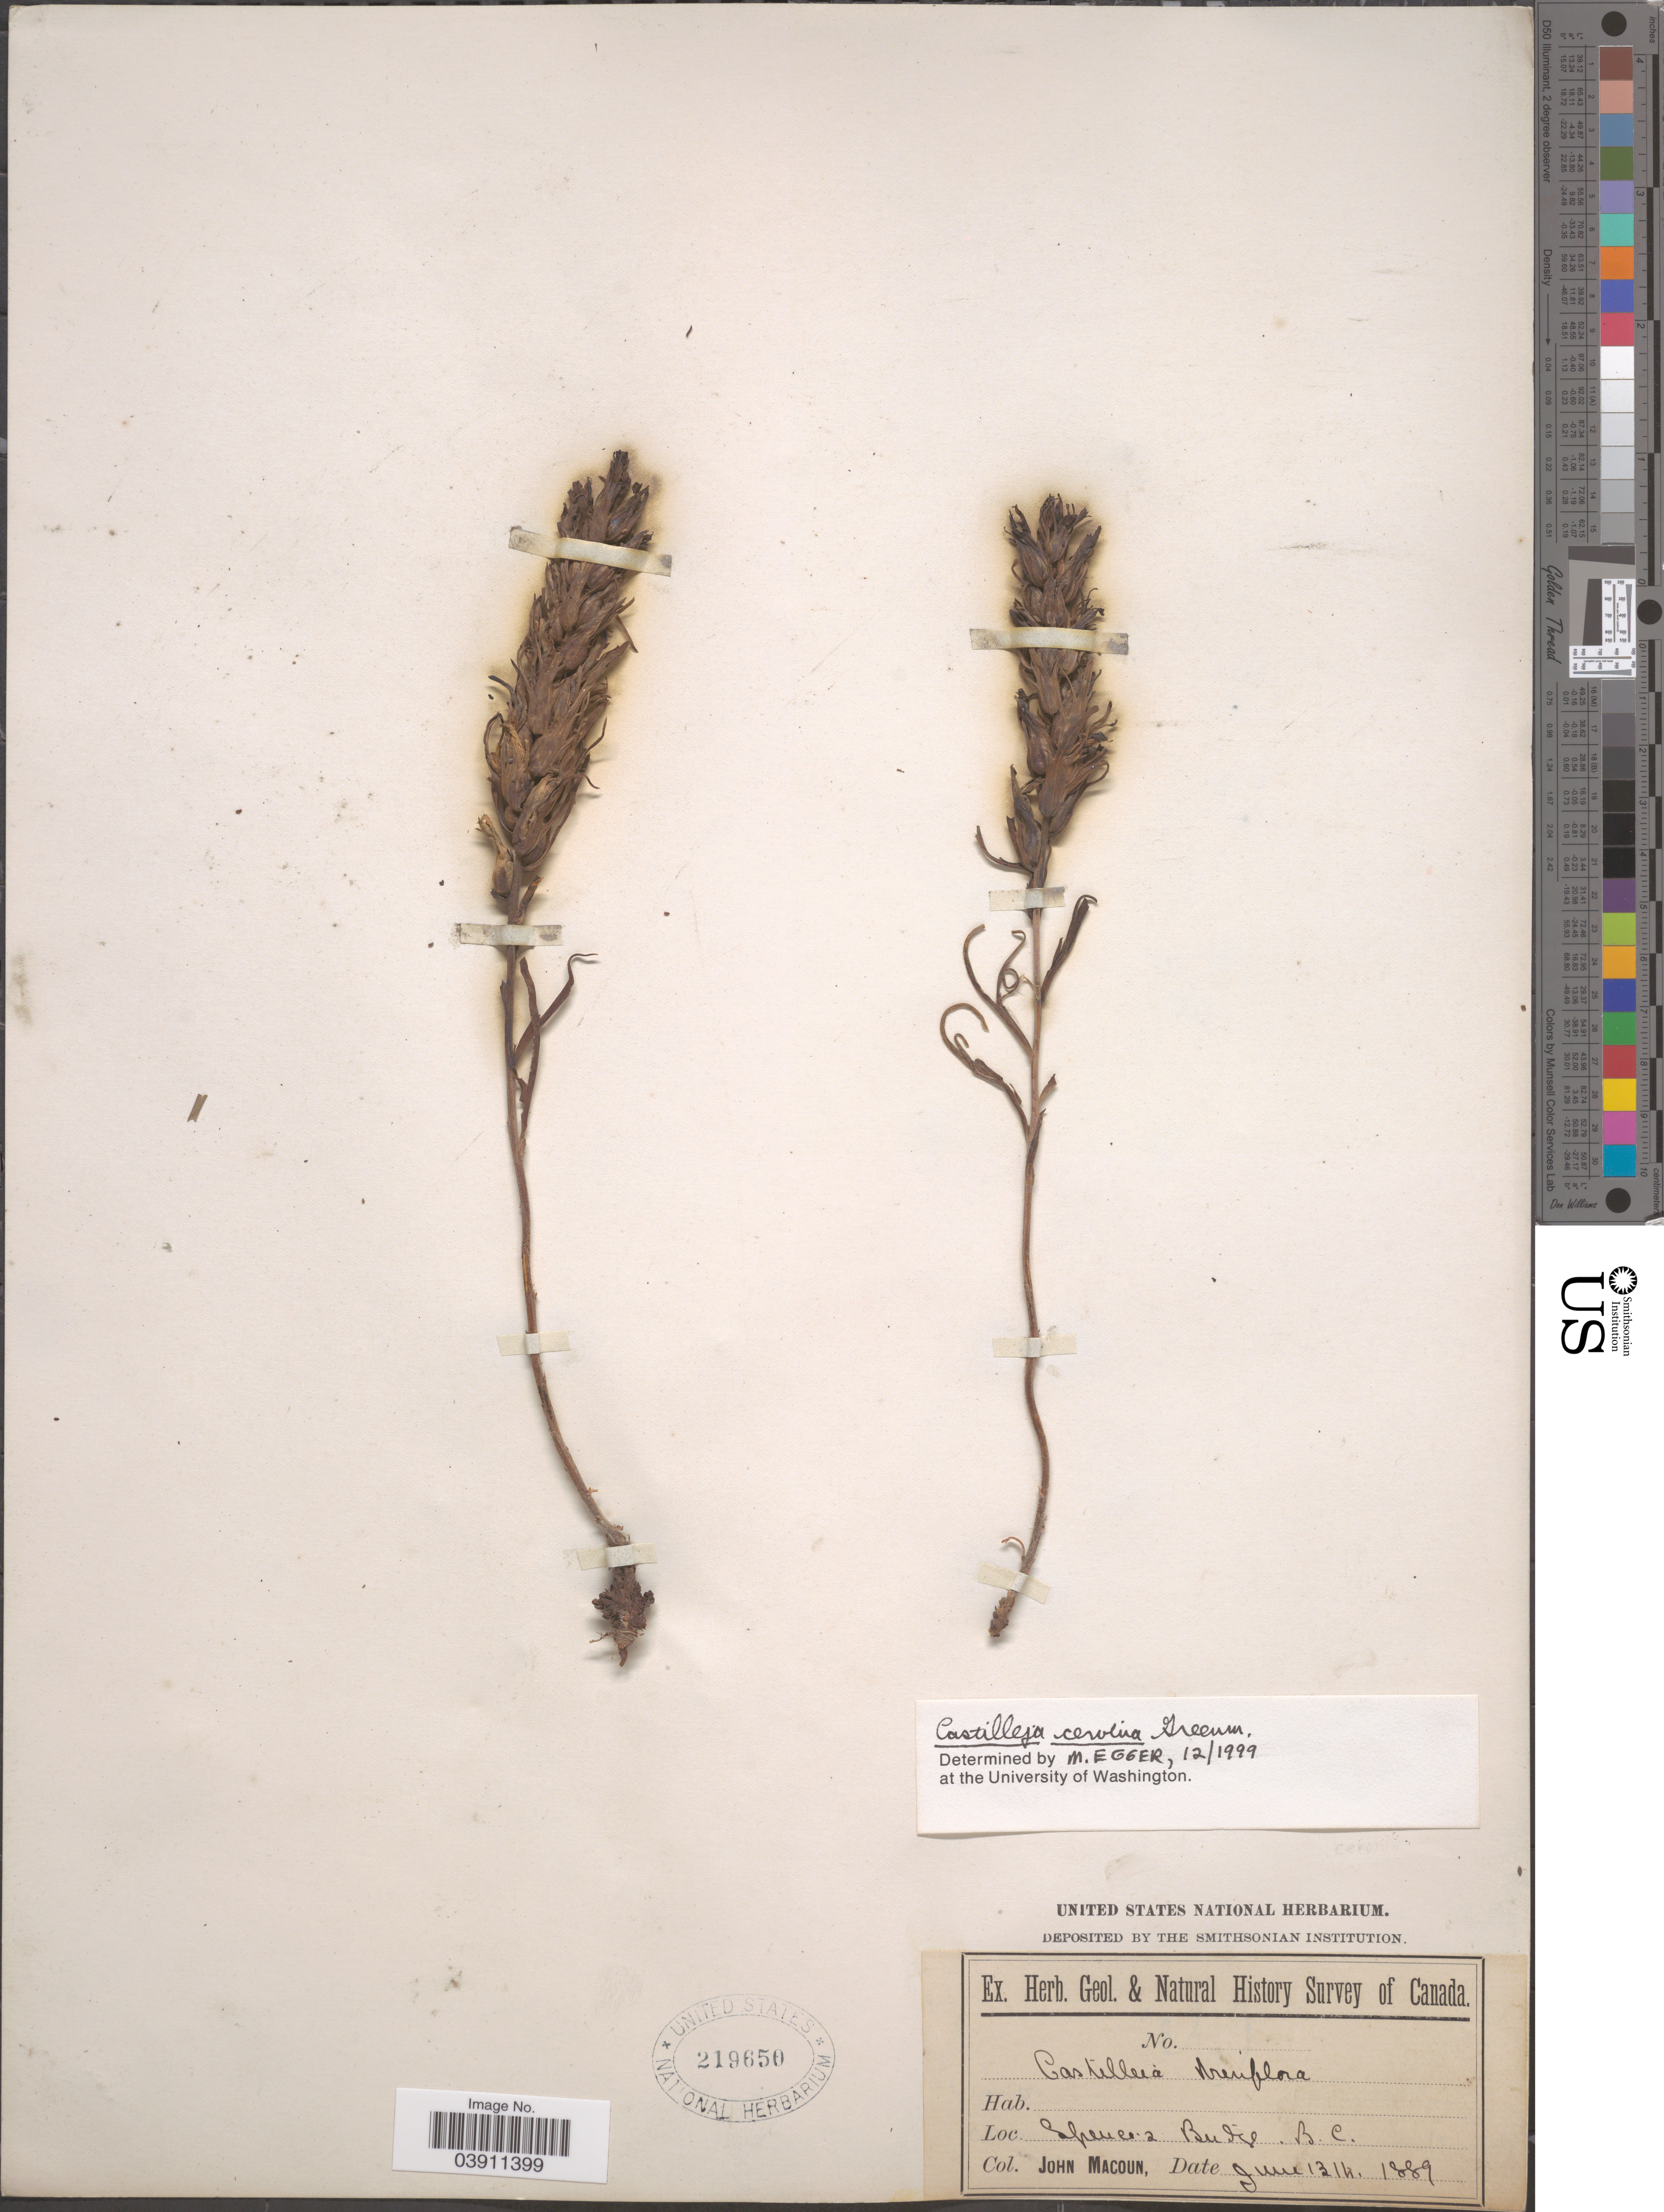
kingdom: Plantae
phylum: Tracheophyta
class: Magnoliopsida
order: Lamiales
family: Orobanchaceae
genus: Castilleja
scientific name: Castilleja cervina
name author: Greenm.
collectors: J. Macoun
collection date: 1889-06-13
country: Canada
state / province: British Columbia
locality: Spences Bridge.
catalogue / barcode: US 219650